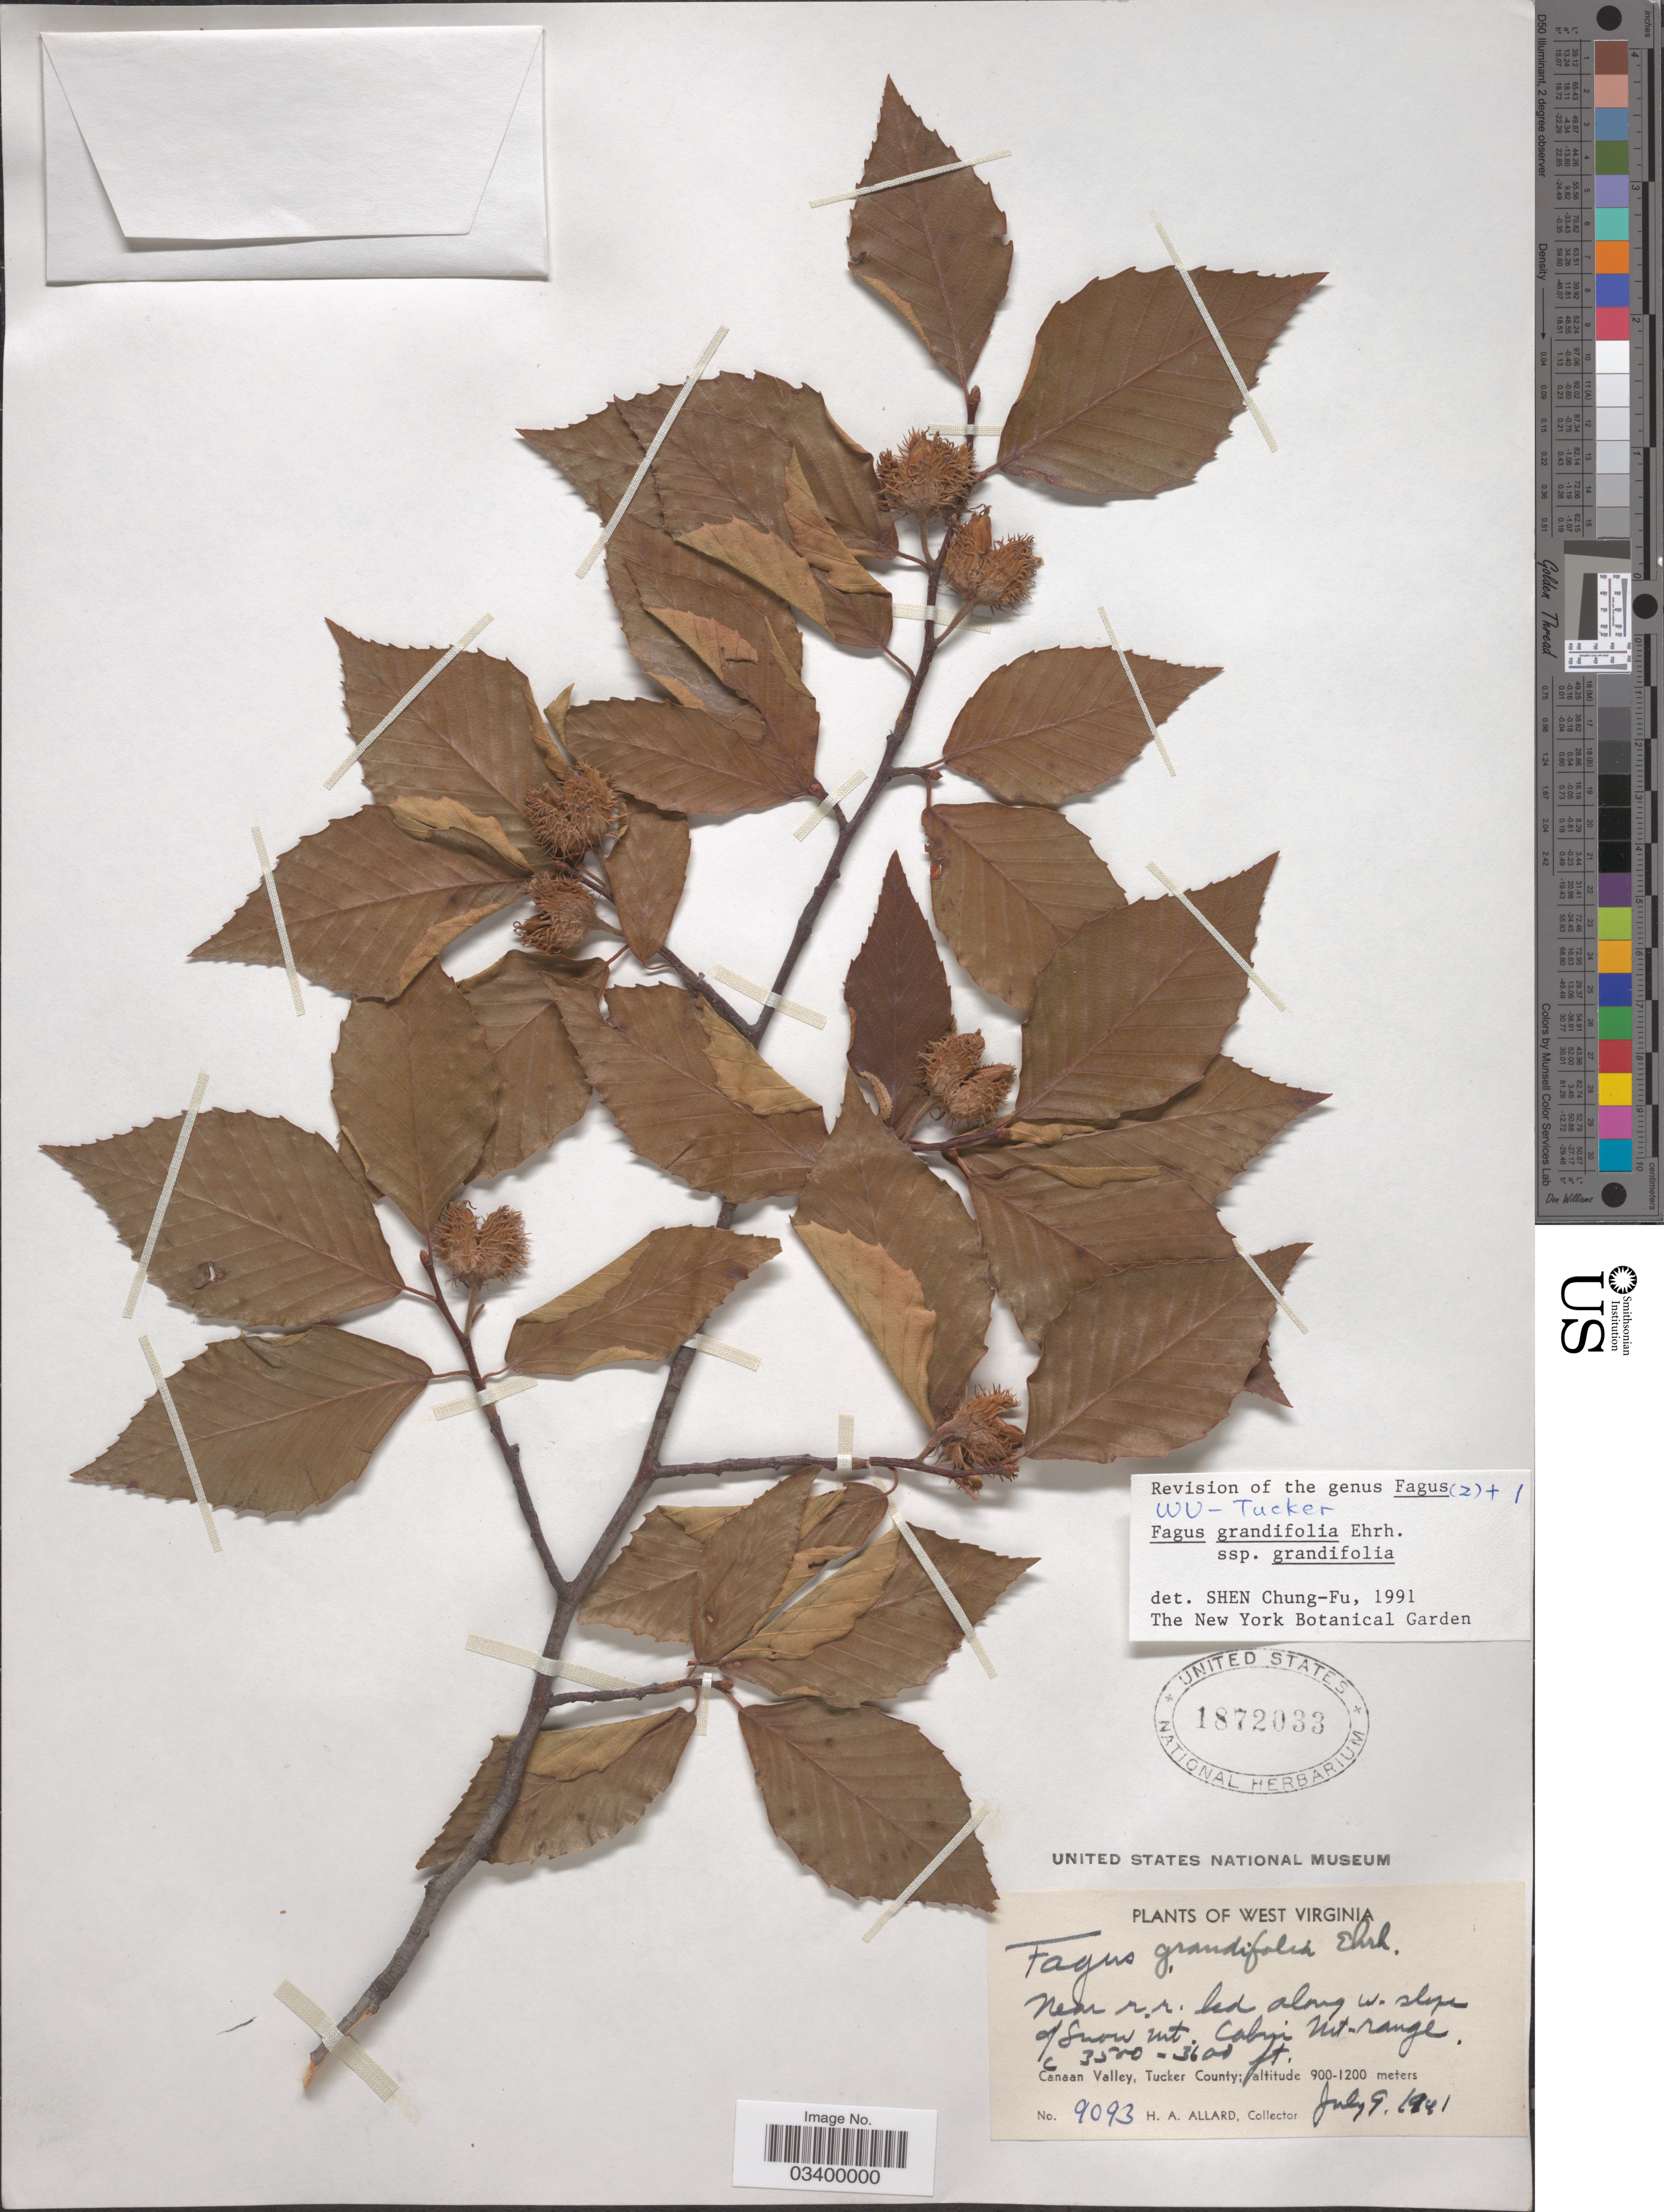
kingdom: Plantae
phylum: Tracheophyta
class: Magnoliopsida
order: Fagales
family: Fagaceae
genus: Fagus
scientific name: Fagus grandifolia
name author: Ehrh.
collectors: H. A. Allard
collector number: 9093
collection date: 1941-07-09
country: United States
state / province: West Virginia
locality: Near r.r. bed along W. slope of Snow Mt. Cabin Mt-range.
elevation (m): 1067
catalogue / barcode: US 1872033